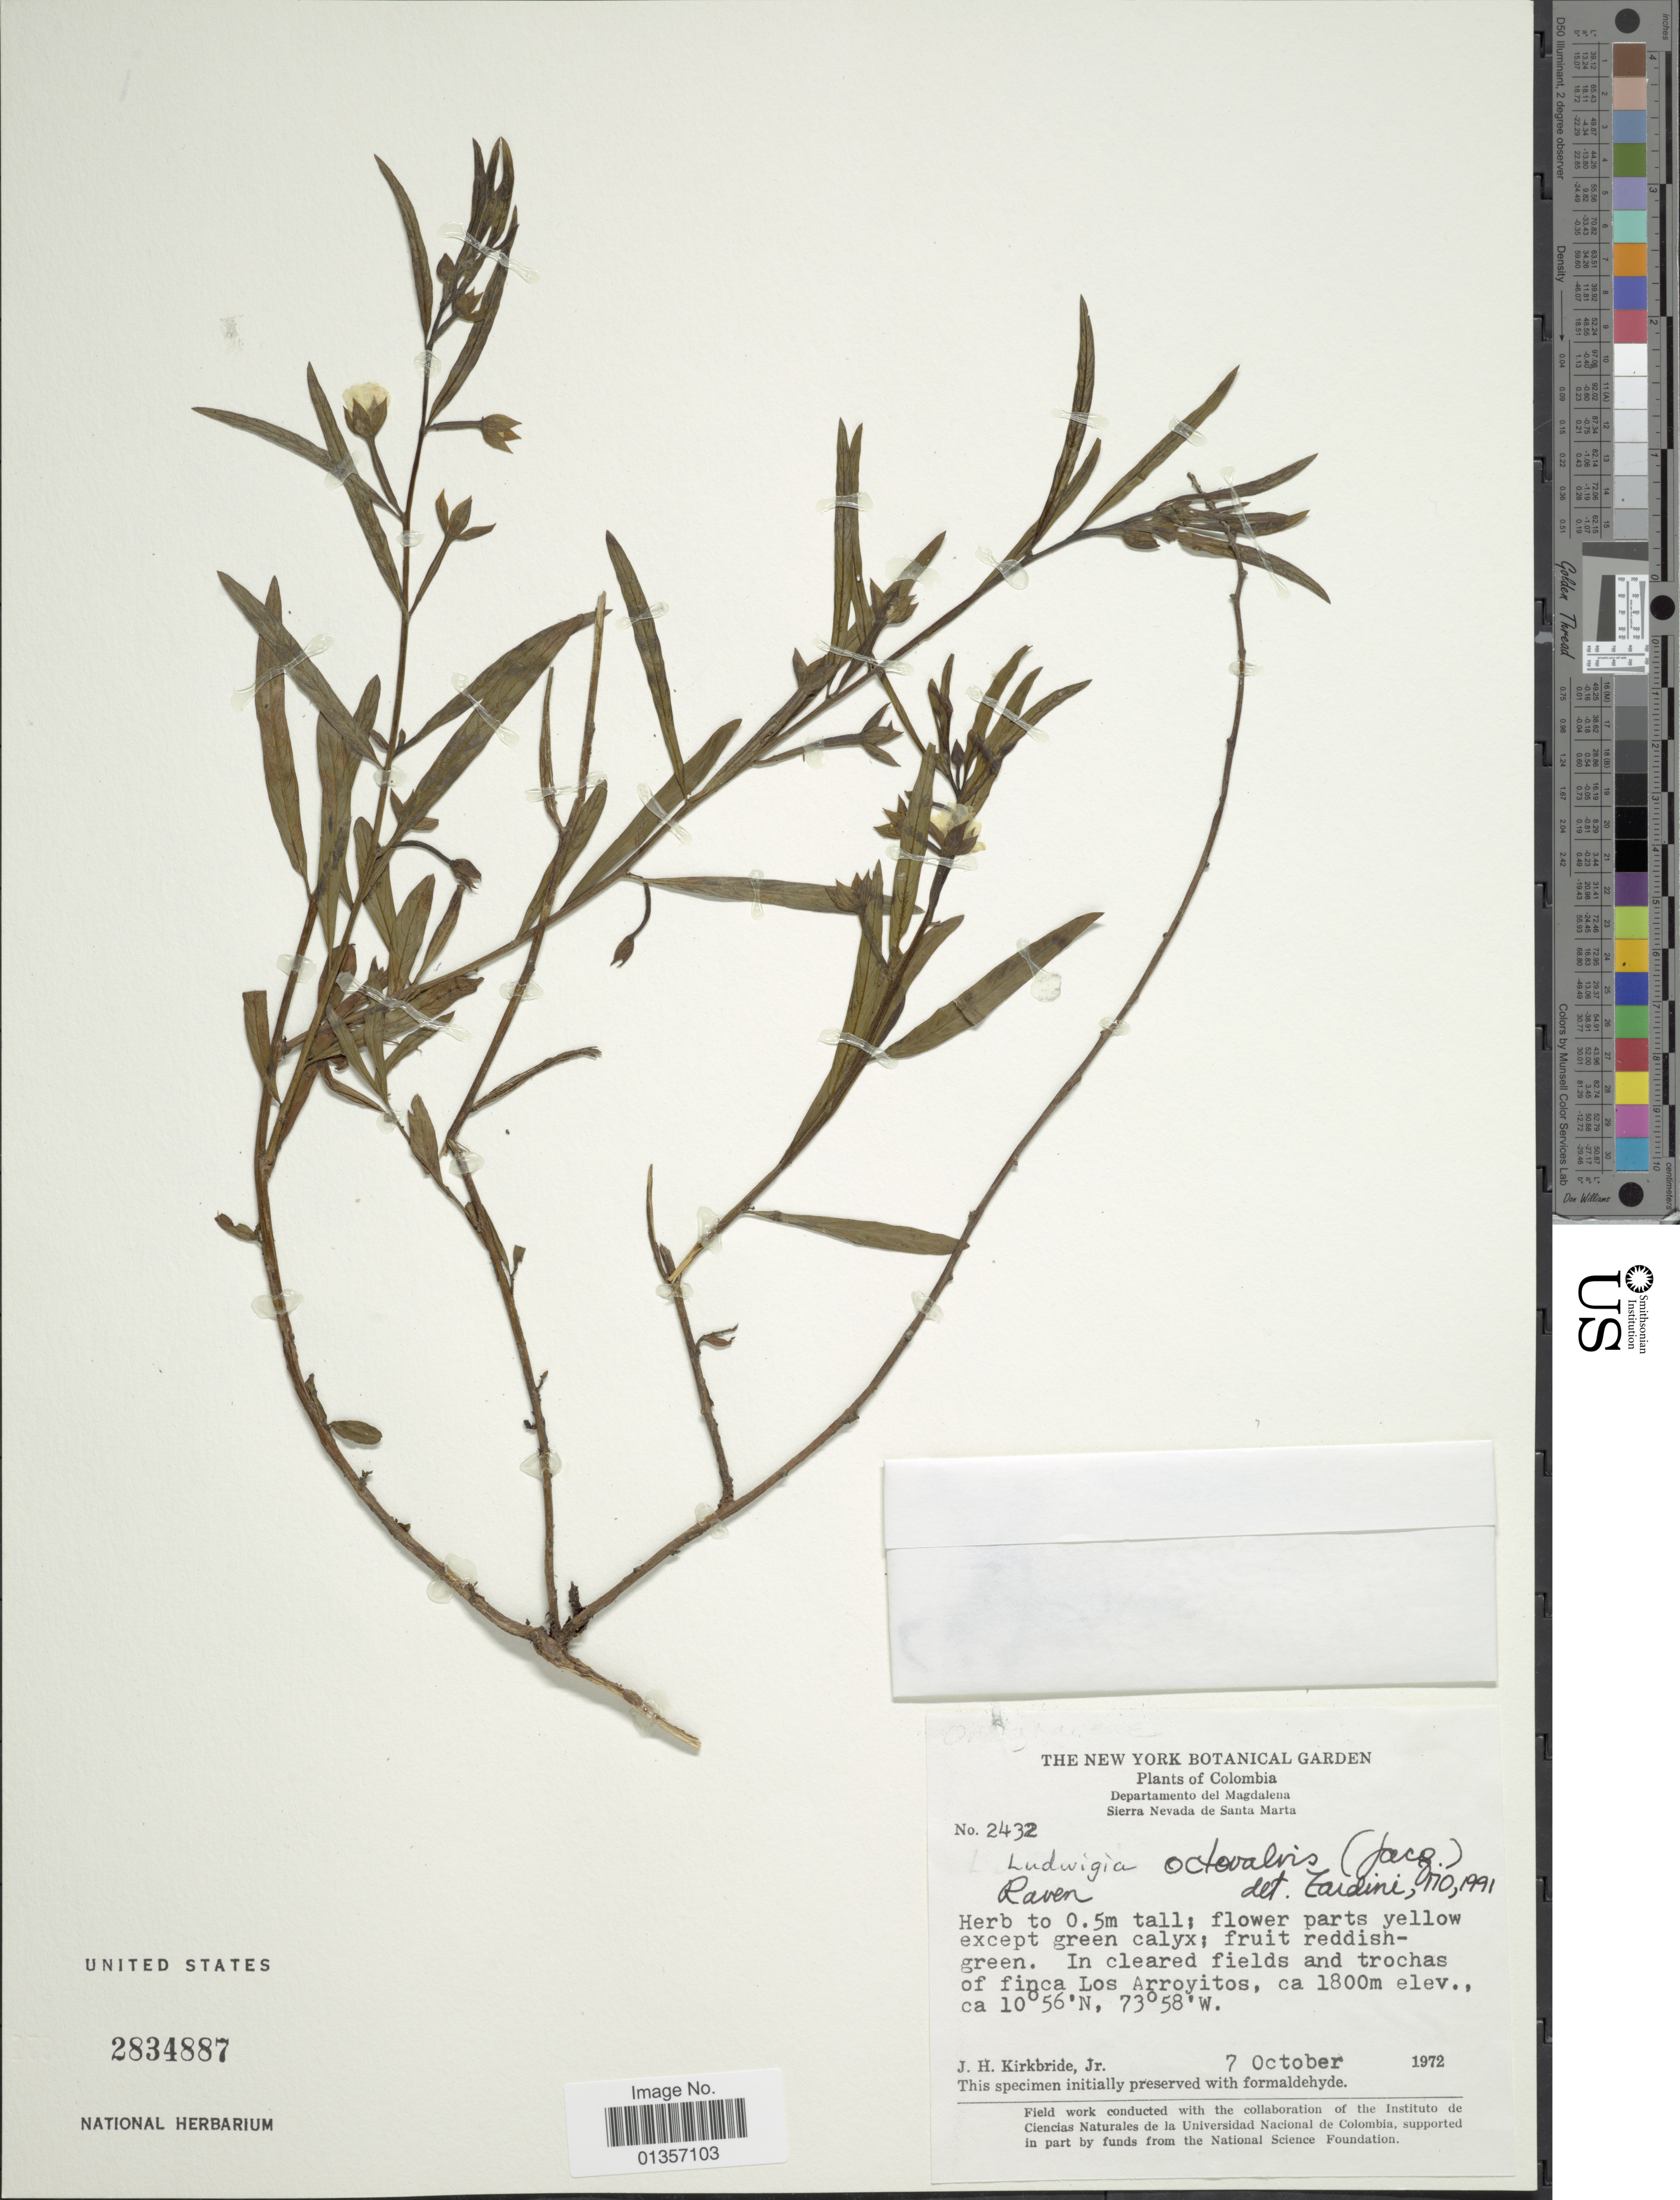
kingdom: Plantae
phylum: Tracheophyta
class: Magnoliopsida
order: Myrtales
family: Onagraceae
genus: Ludwigia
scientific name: Ludwigia octovalvis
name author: (Jacq.) P.H. Raven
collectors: J. H. Kirkbride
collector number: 2432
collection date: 1972-10-07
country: Colombia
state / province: Magdalena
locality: Sierra Nevada de Santa Marta. In cleared fields and trochas of finca Los Arroyitos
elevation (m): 1800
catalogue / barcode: US 2834887